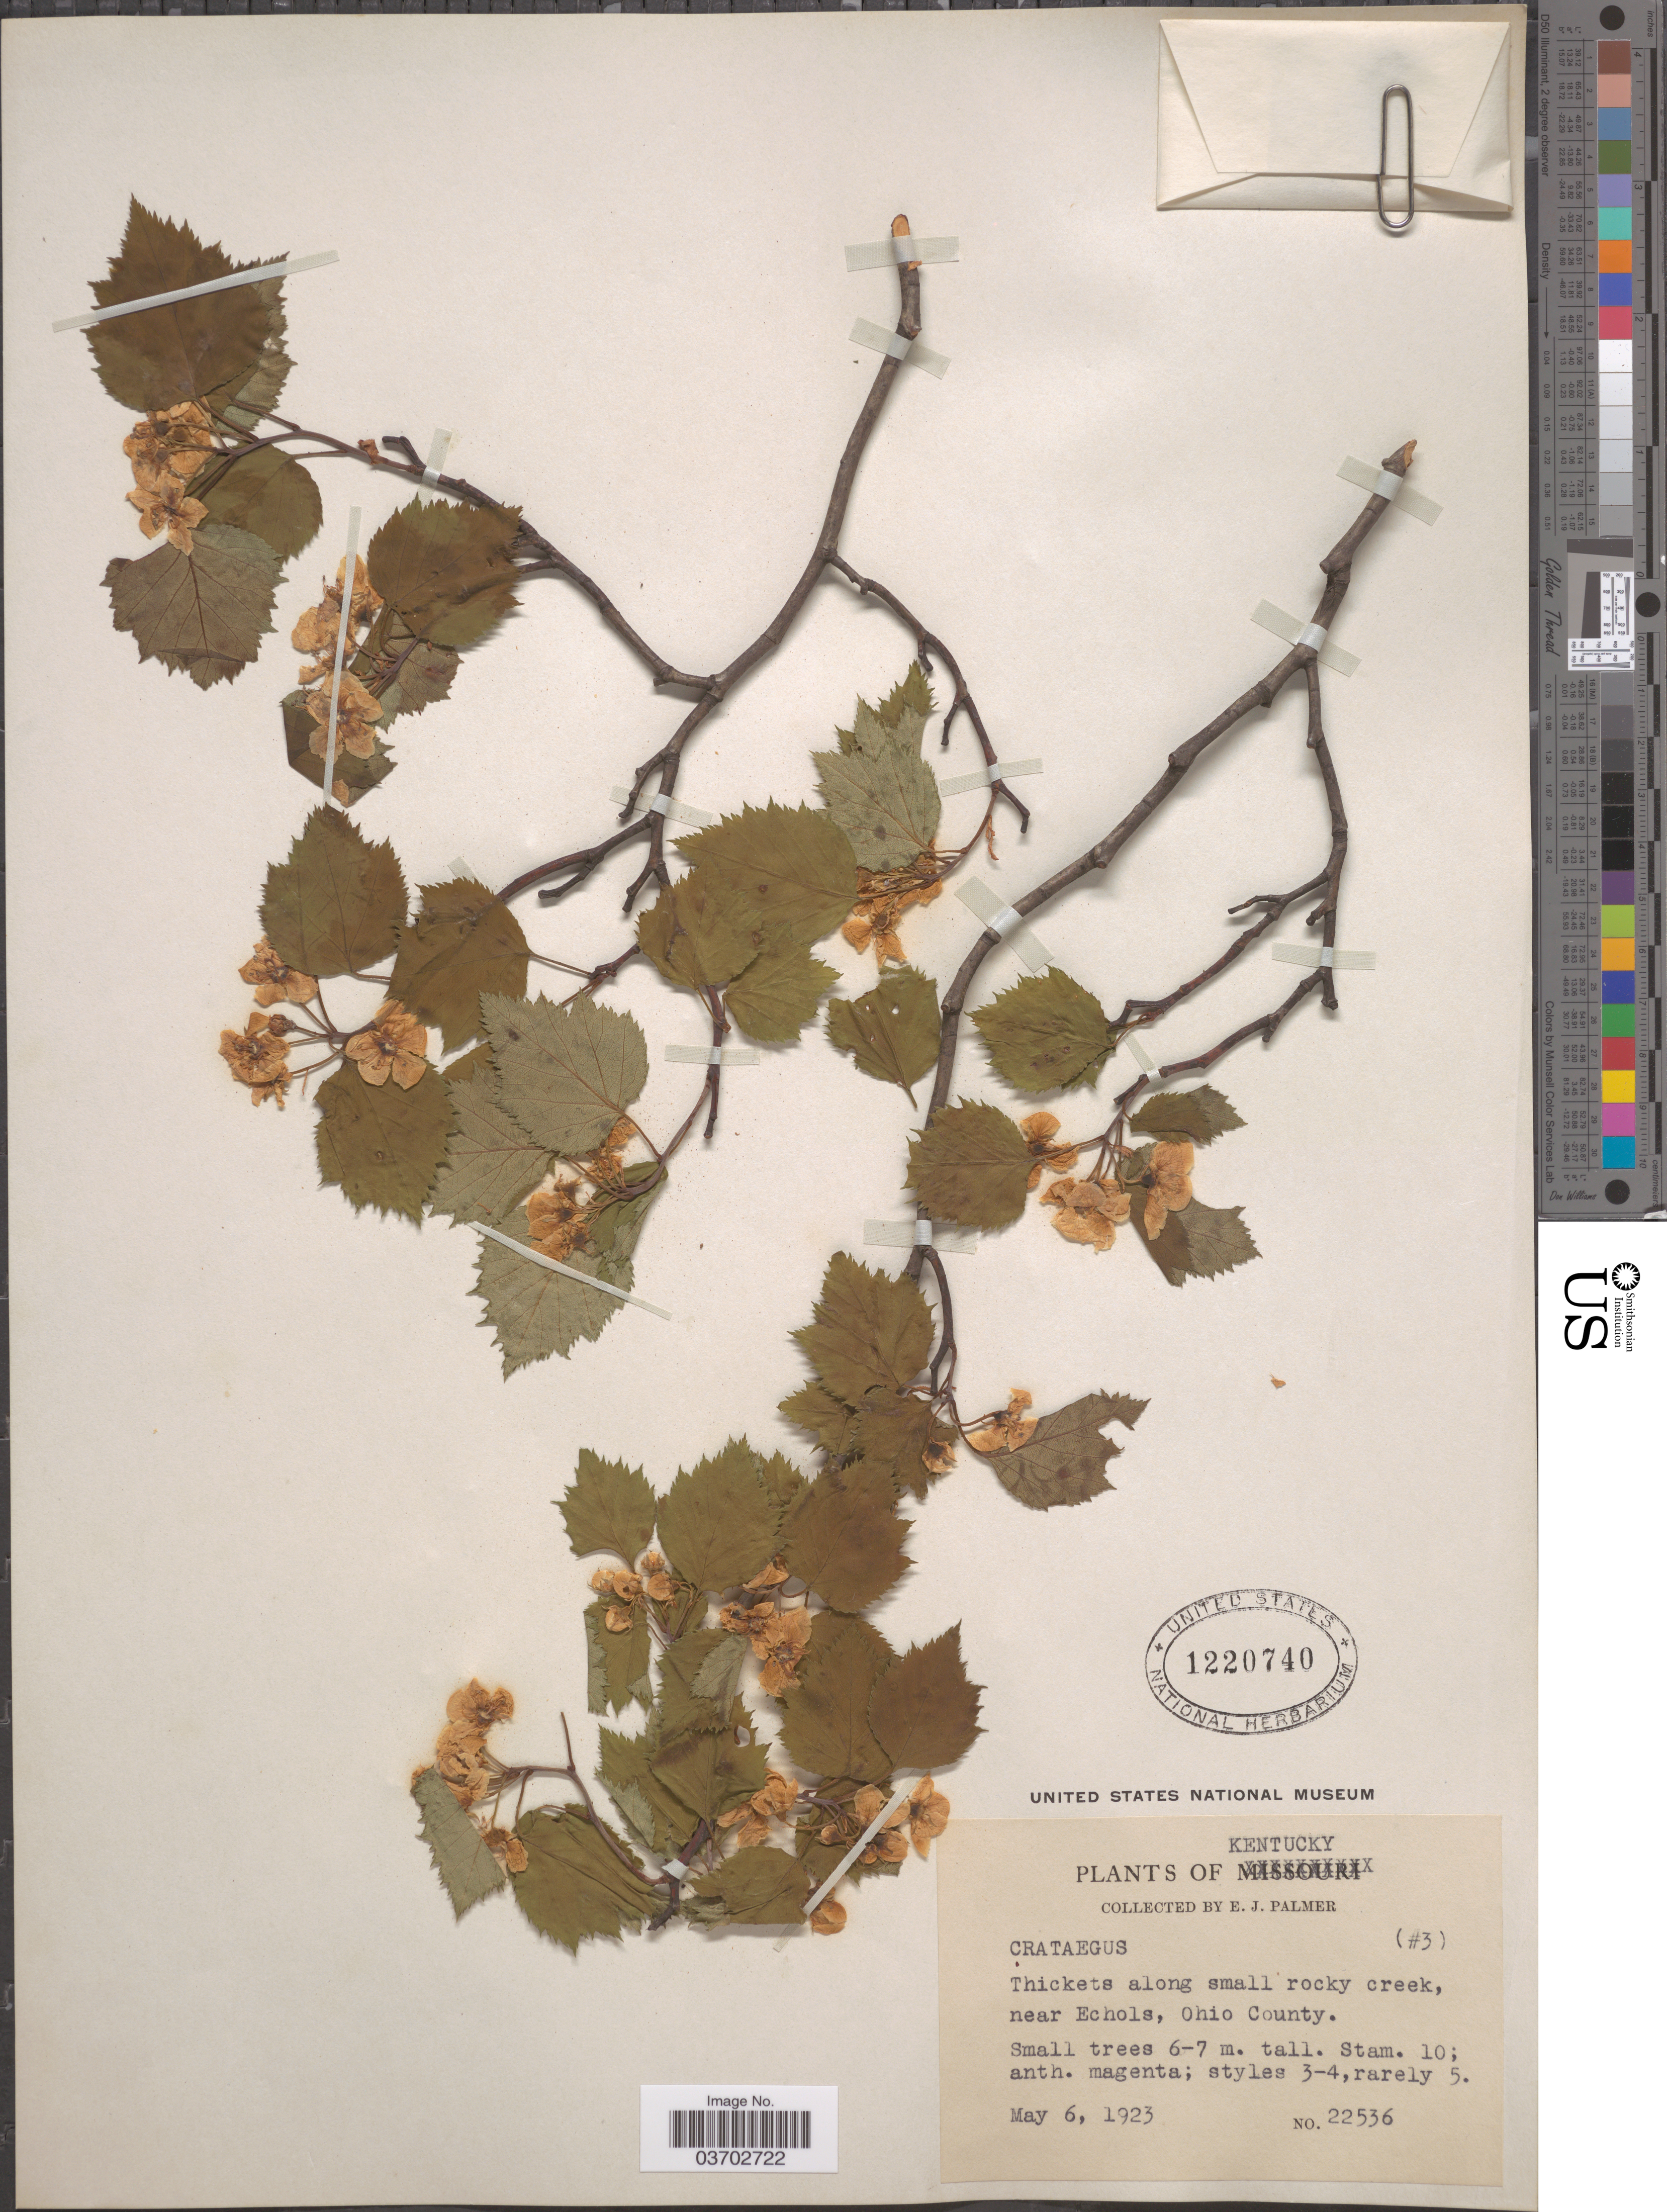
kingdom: Plantae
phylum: Tracheophyta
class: Magnoliopsida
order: Rosales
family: Rosaceae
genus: Crataegus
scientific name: Crataegus sp.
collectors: E. J. Palmer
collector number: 22536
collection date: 1923-05-06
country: United States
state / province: Kentucky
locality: Thickets along small rocky creek, near Echols, Ohio County.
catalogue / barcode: US 1220740